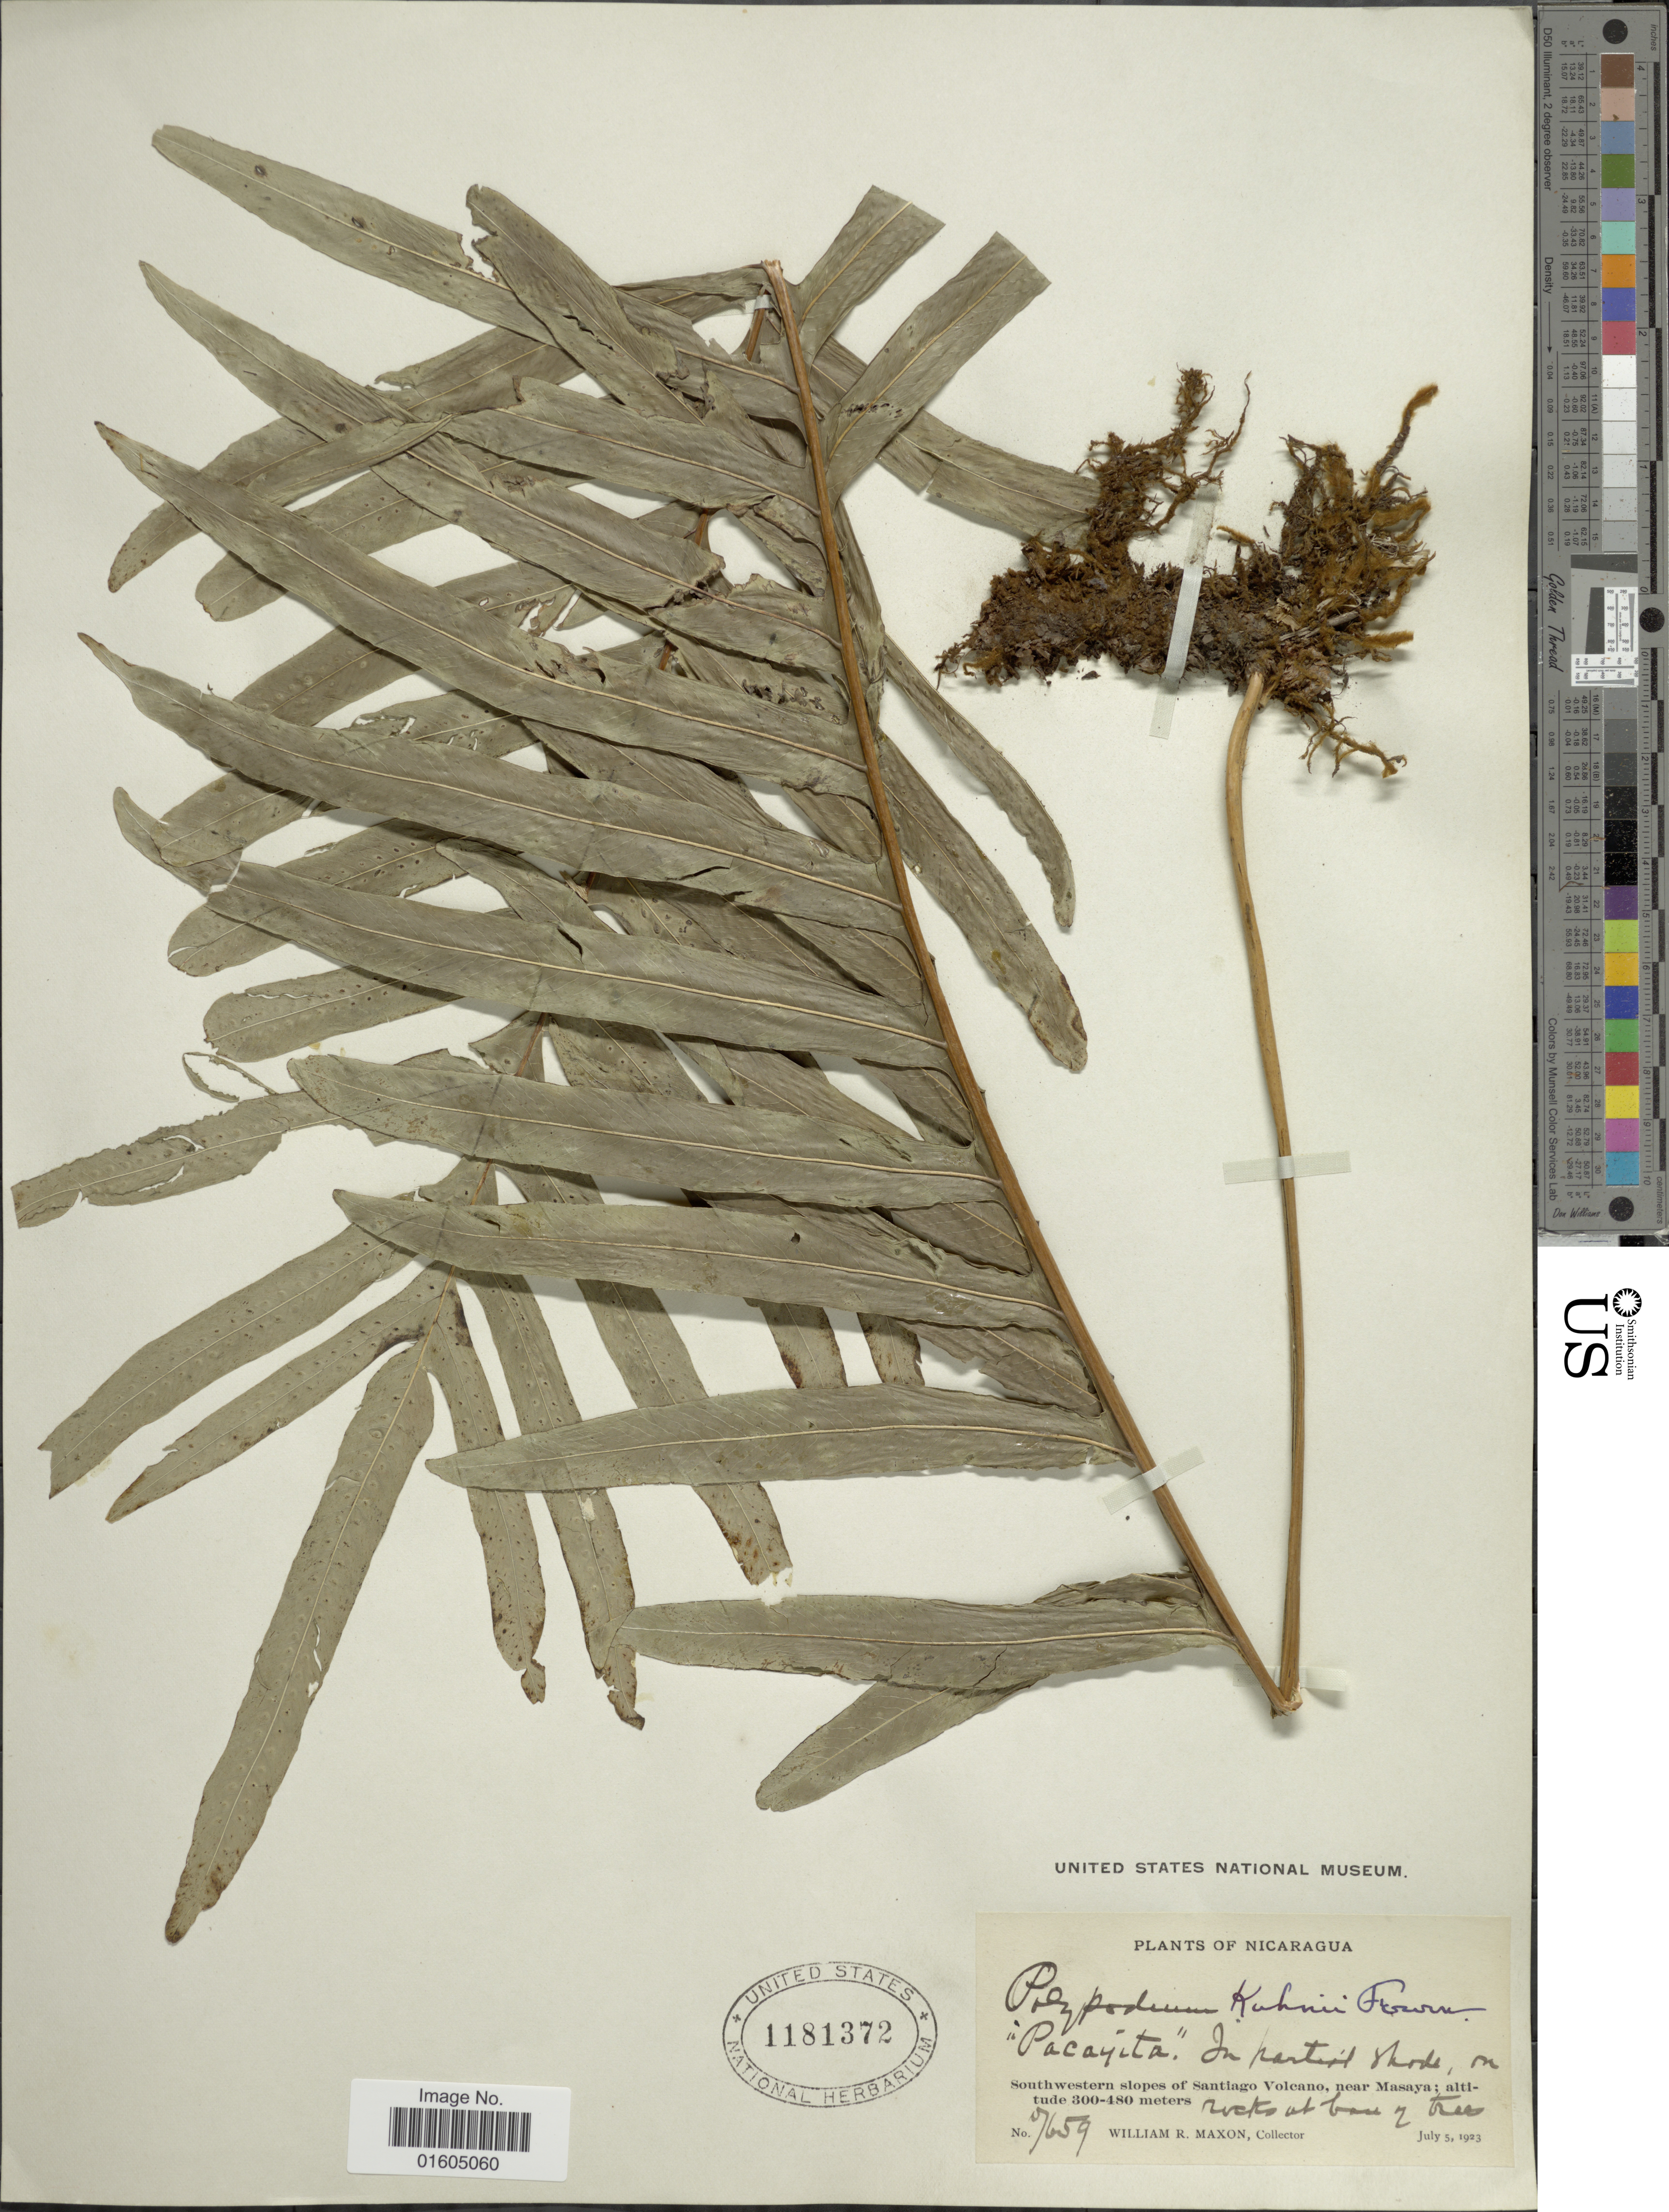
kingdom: Plantae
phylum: Tracheophyta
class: Polypodiopsida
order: Polypodiales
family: Polypodiaceae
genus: Serpocaulon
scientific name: Serpocaulon attenuatum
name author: (Humb. & Bonpl. ex Willd.) A.R. Sm.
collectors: W. R. Maxon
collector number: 7659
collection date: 1923-07-05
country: Nicaragua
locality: Nicaragua. Southwestern slopes of Santiago Volcano, near Masaya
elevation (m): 300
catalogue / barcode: US 1181372